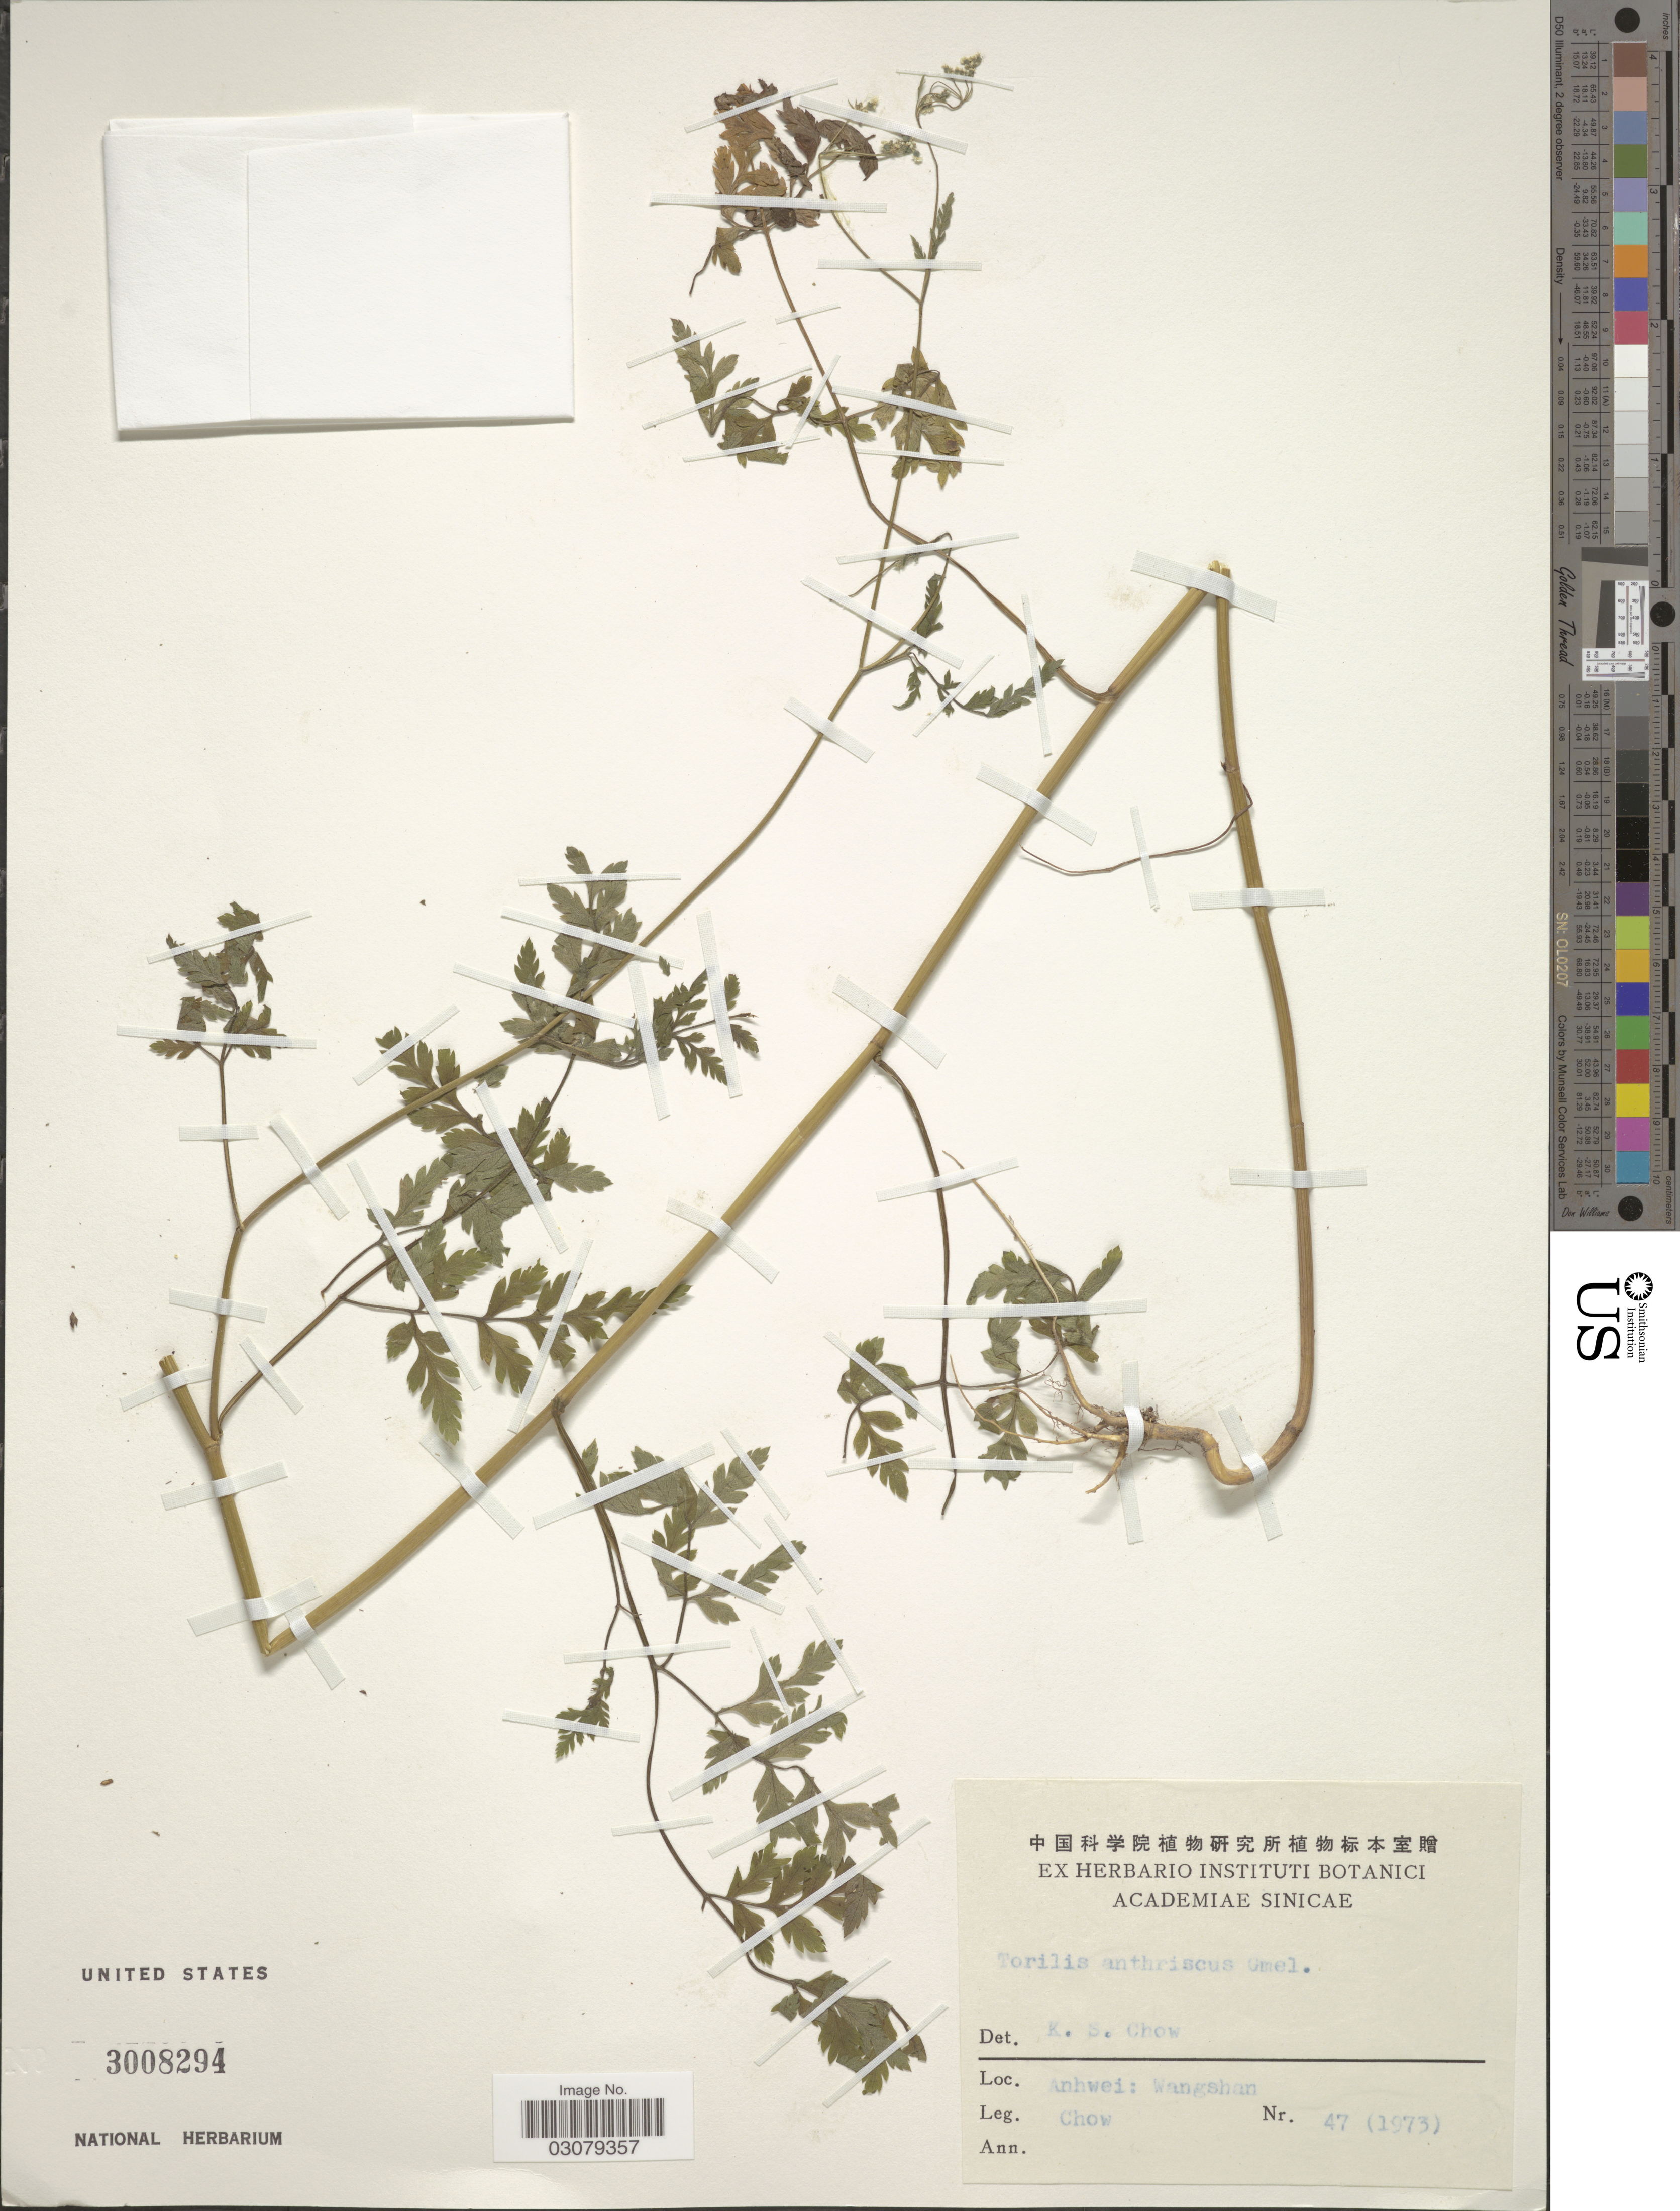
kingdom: Plantae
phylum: Tracheophyta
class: Magnoliopsida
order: Apiales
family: Apiaceae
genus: Torilis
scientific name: Torilis japonica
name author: (Houtt.) DC.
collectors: Chow, --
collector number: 47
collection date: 1973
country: China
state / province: Anhui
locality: Anhwei: Wangshan.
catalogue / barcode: US 3008294